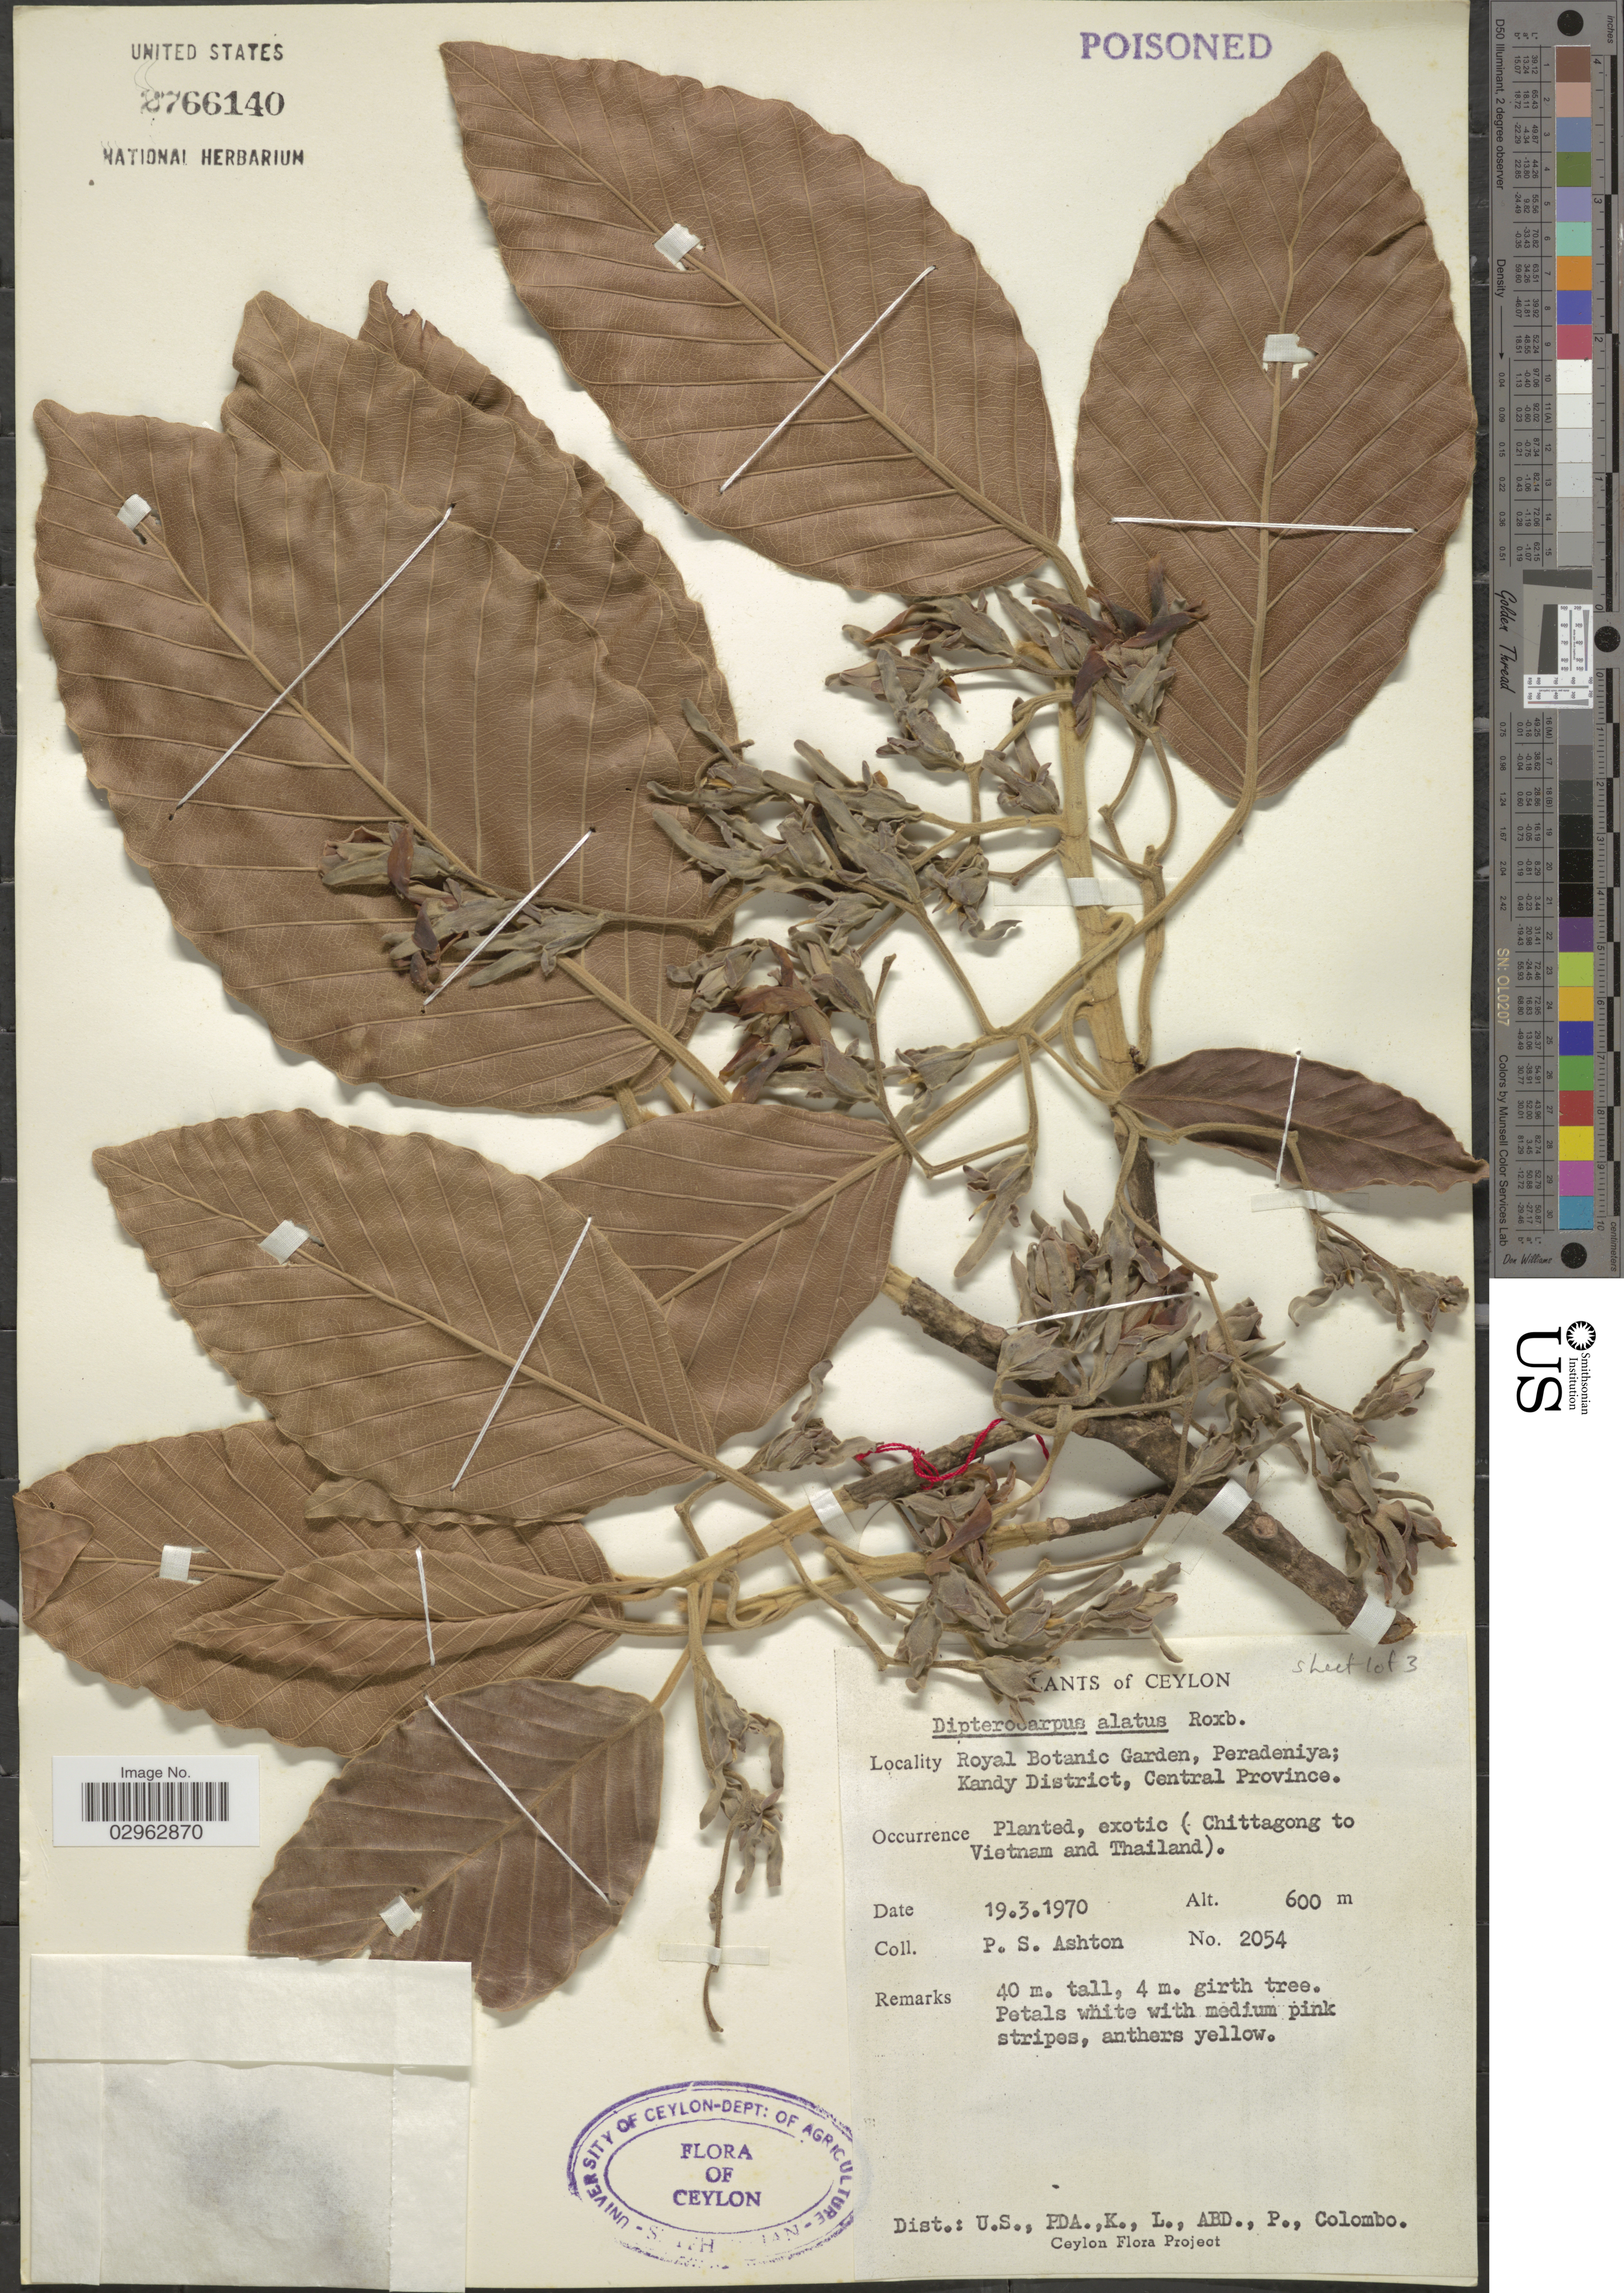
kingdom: Plantae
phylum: Tracheophyta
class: Magnoliopsida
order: Malvales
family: Dipterocarpaceae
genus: Dipterocarpus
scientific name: Dipterocarpus alatus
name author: Roxb.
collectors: P. S. Ashton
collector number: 2054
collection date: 1970-03-19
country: Sri Lanka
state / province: Central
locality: Ceylon. Royal Botanic Garden, Peradeniya; Kandy District.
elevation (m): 600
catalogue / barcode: US 2766140